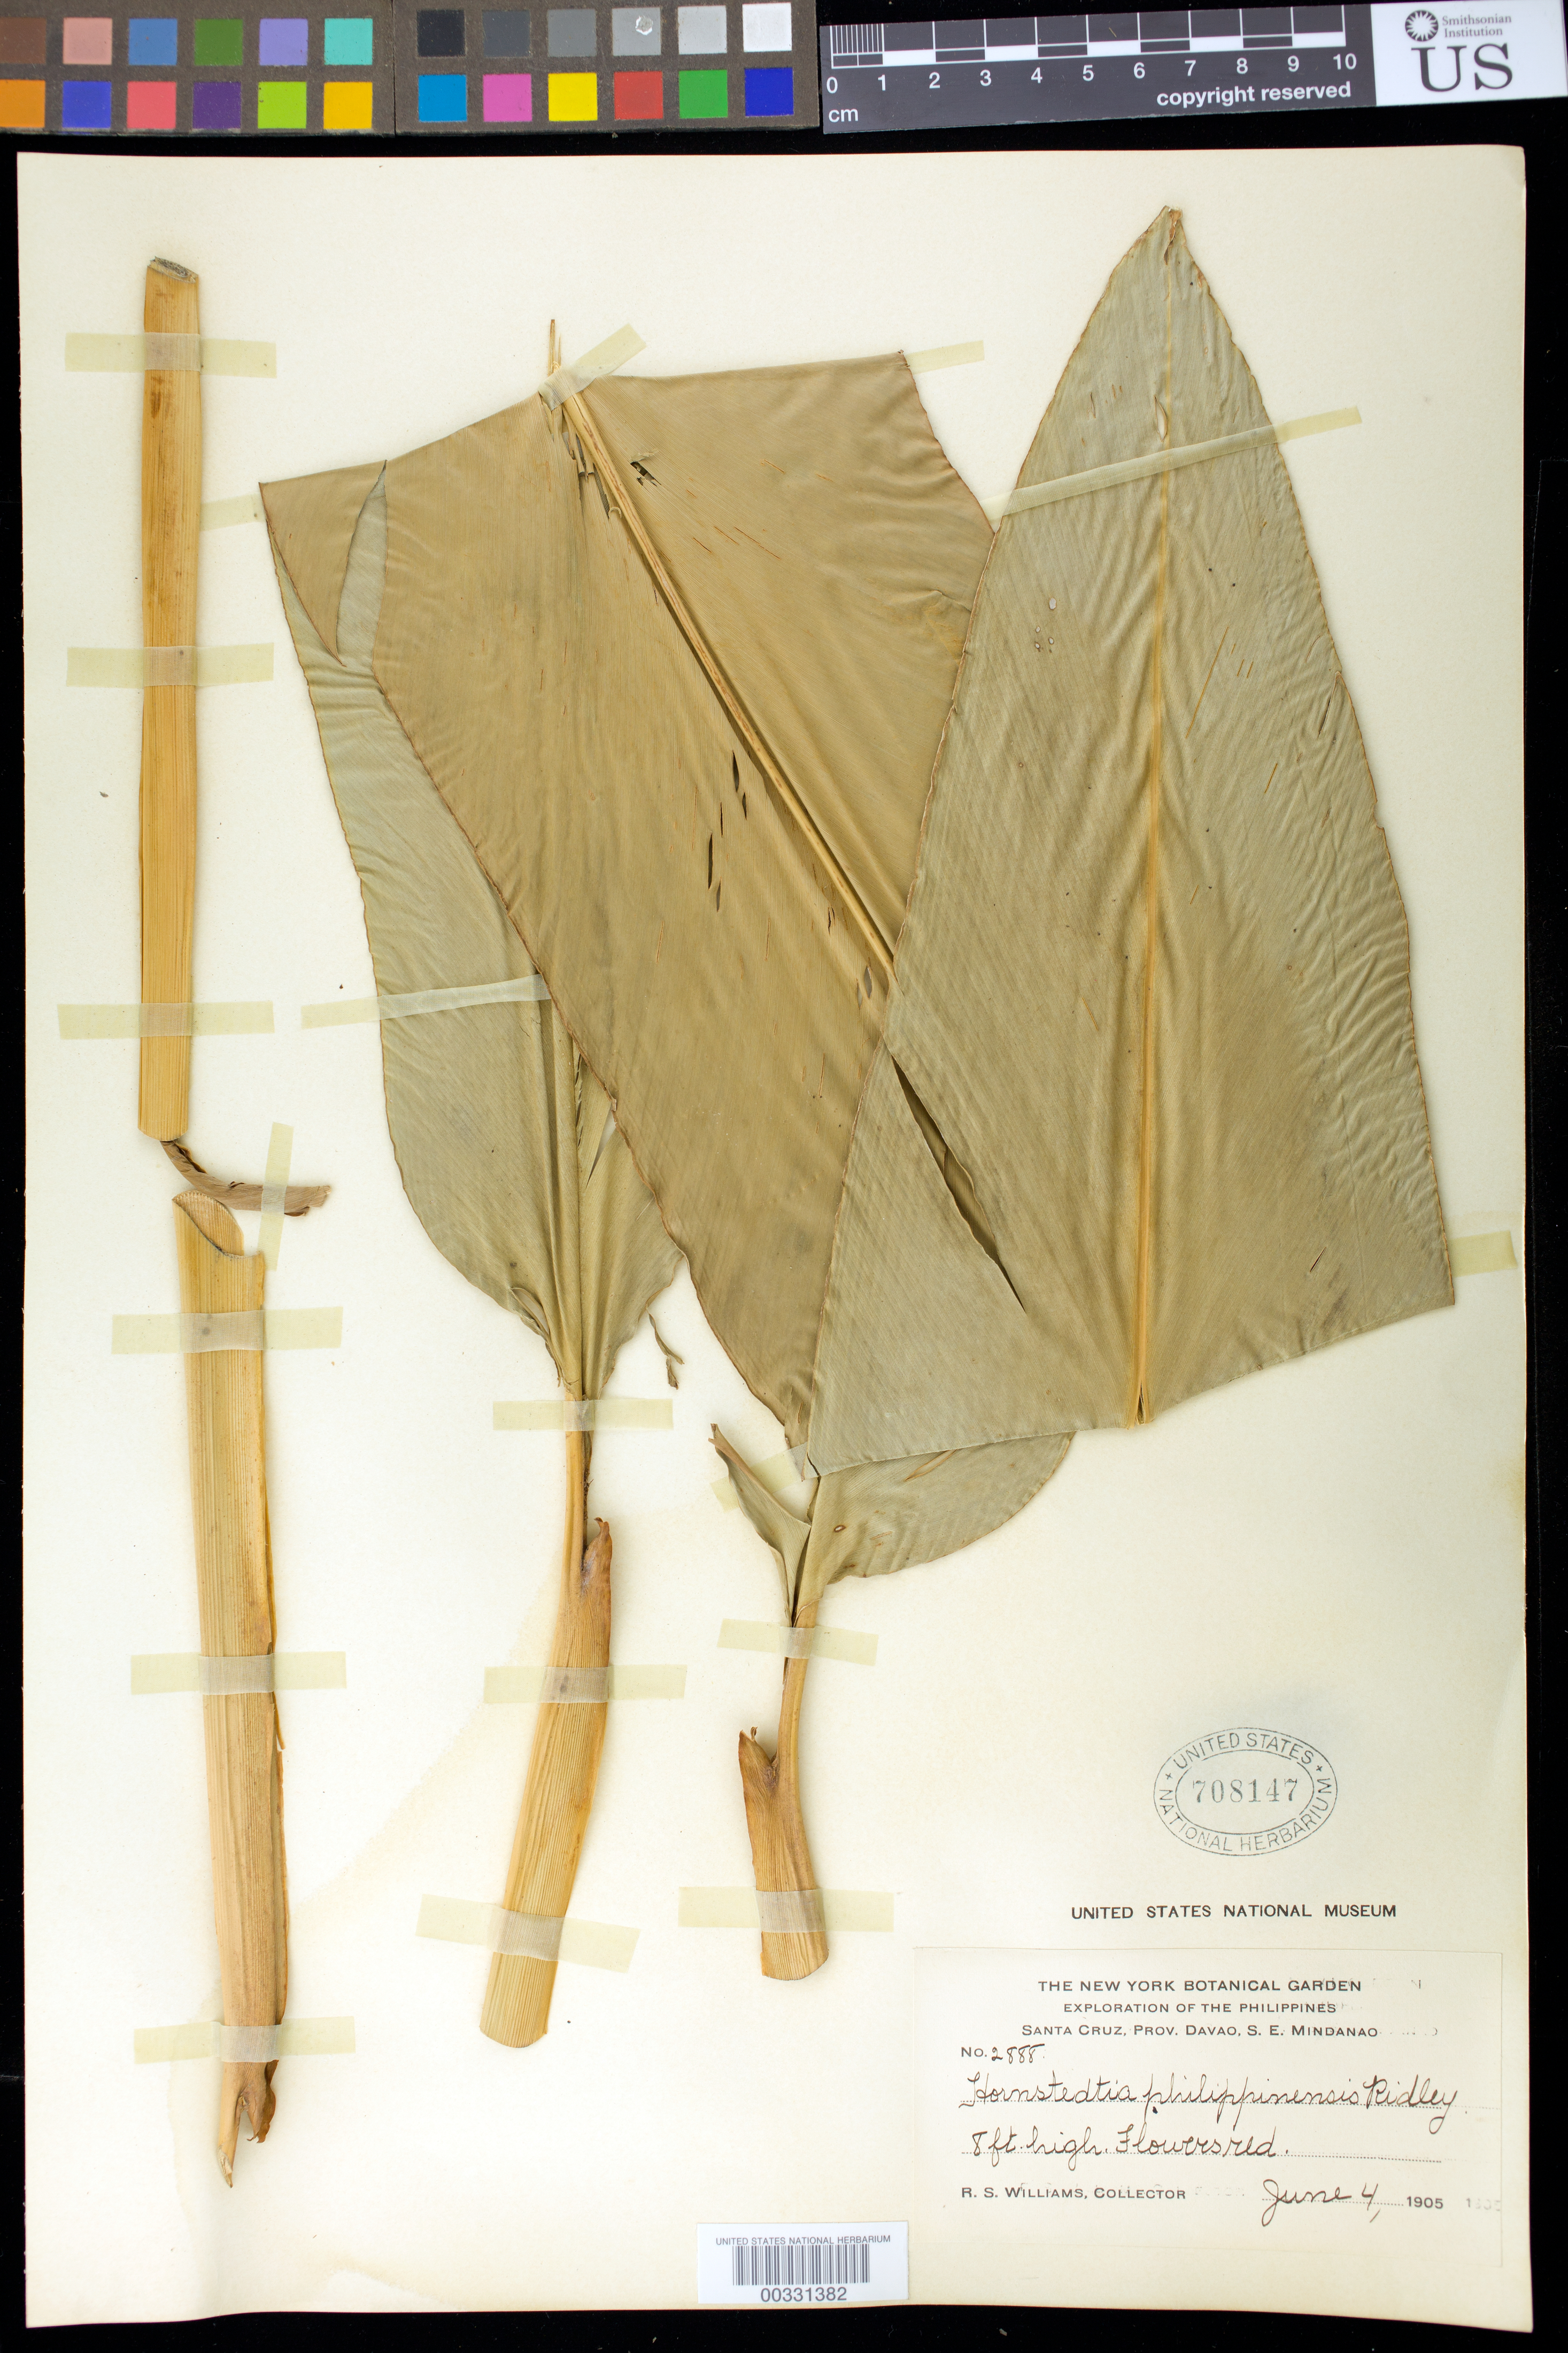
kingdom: Plantae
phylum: Tracheophyta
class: Liliopsida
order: Zingiberales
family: Zingiberaceae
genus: Etlingera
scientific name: Etlingera philippinensis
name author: (Ridl.) R.M. Sm.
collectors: R. S. Williams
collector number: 2888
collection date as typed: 04 Jun 1905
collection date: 1905-06-04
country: Philippines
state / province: Davao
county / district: Davao del Norte / Davao del Sur / Davao Oriental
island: Mindanao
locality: Santa cruz, prov Davao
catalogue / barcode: US 708147